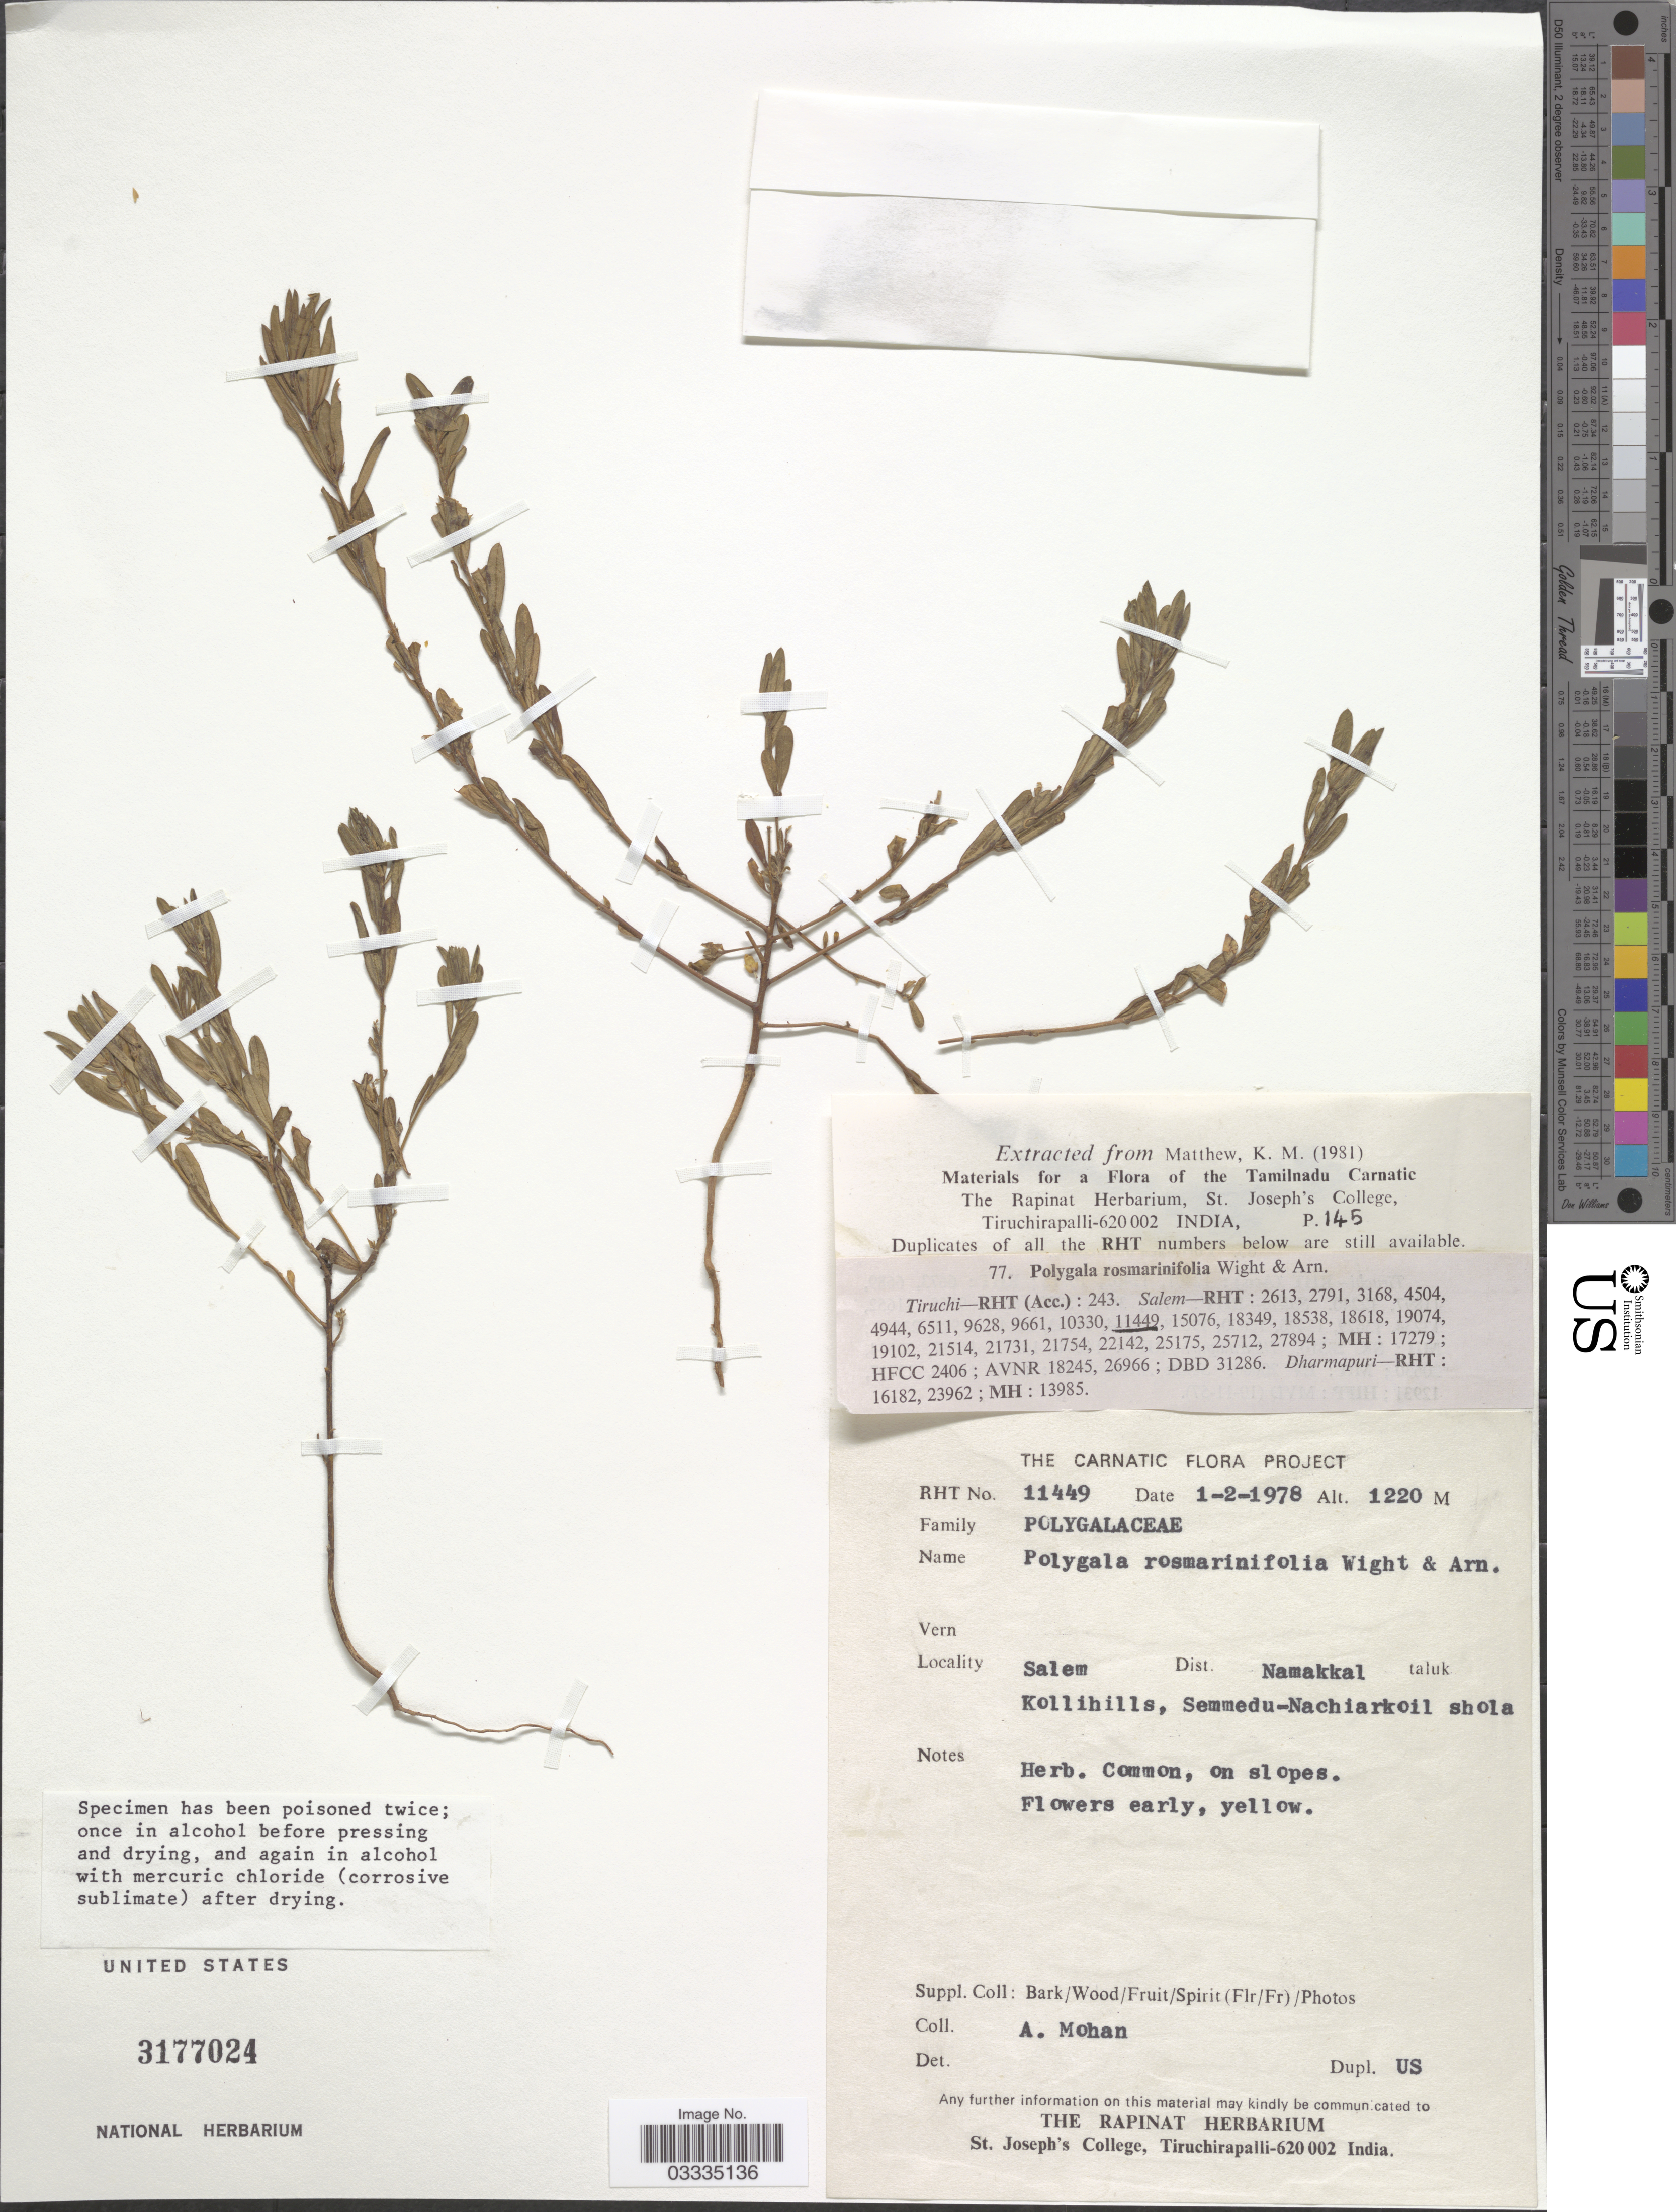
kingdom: Plantae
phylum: Tracheophyta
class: Magnoliopsida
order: Fabales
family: Polygalaceae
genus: Polygala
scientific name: Polygala rosmarinifolia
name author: Wight & Arn.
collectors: A. Mohan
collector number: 11449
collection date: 1978-02-01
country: India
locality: Salem Dist. Namakkal taluk Kollihills, Semmedu-Nachiarkoil shola.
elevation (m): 1220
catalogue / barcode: US 3177024